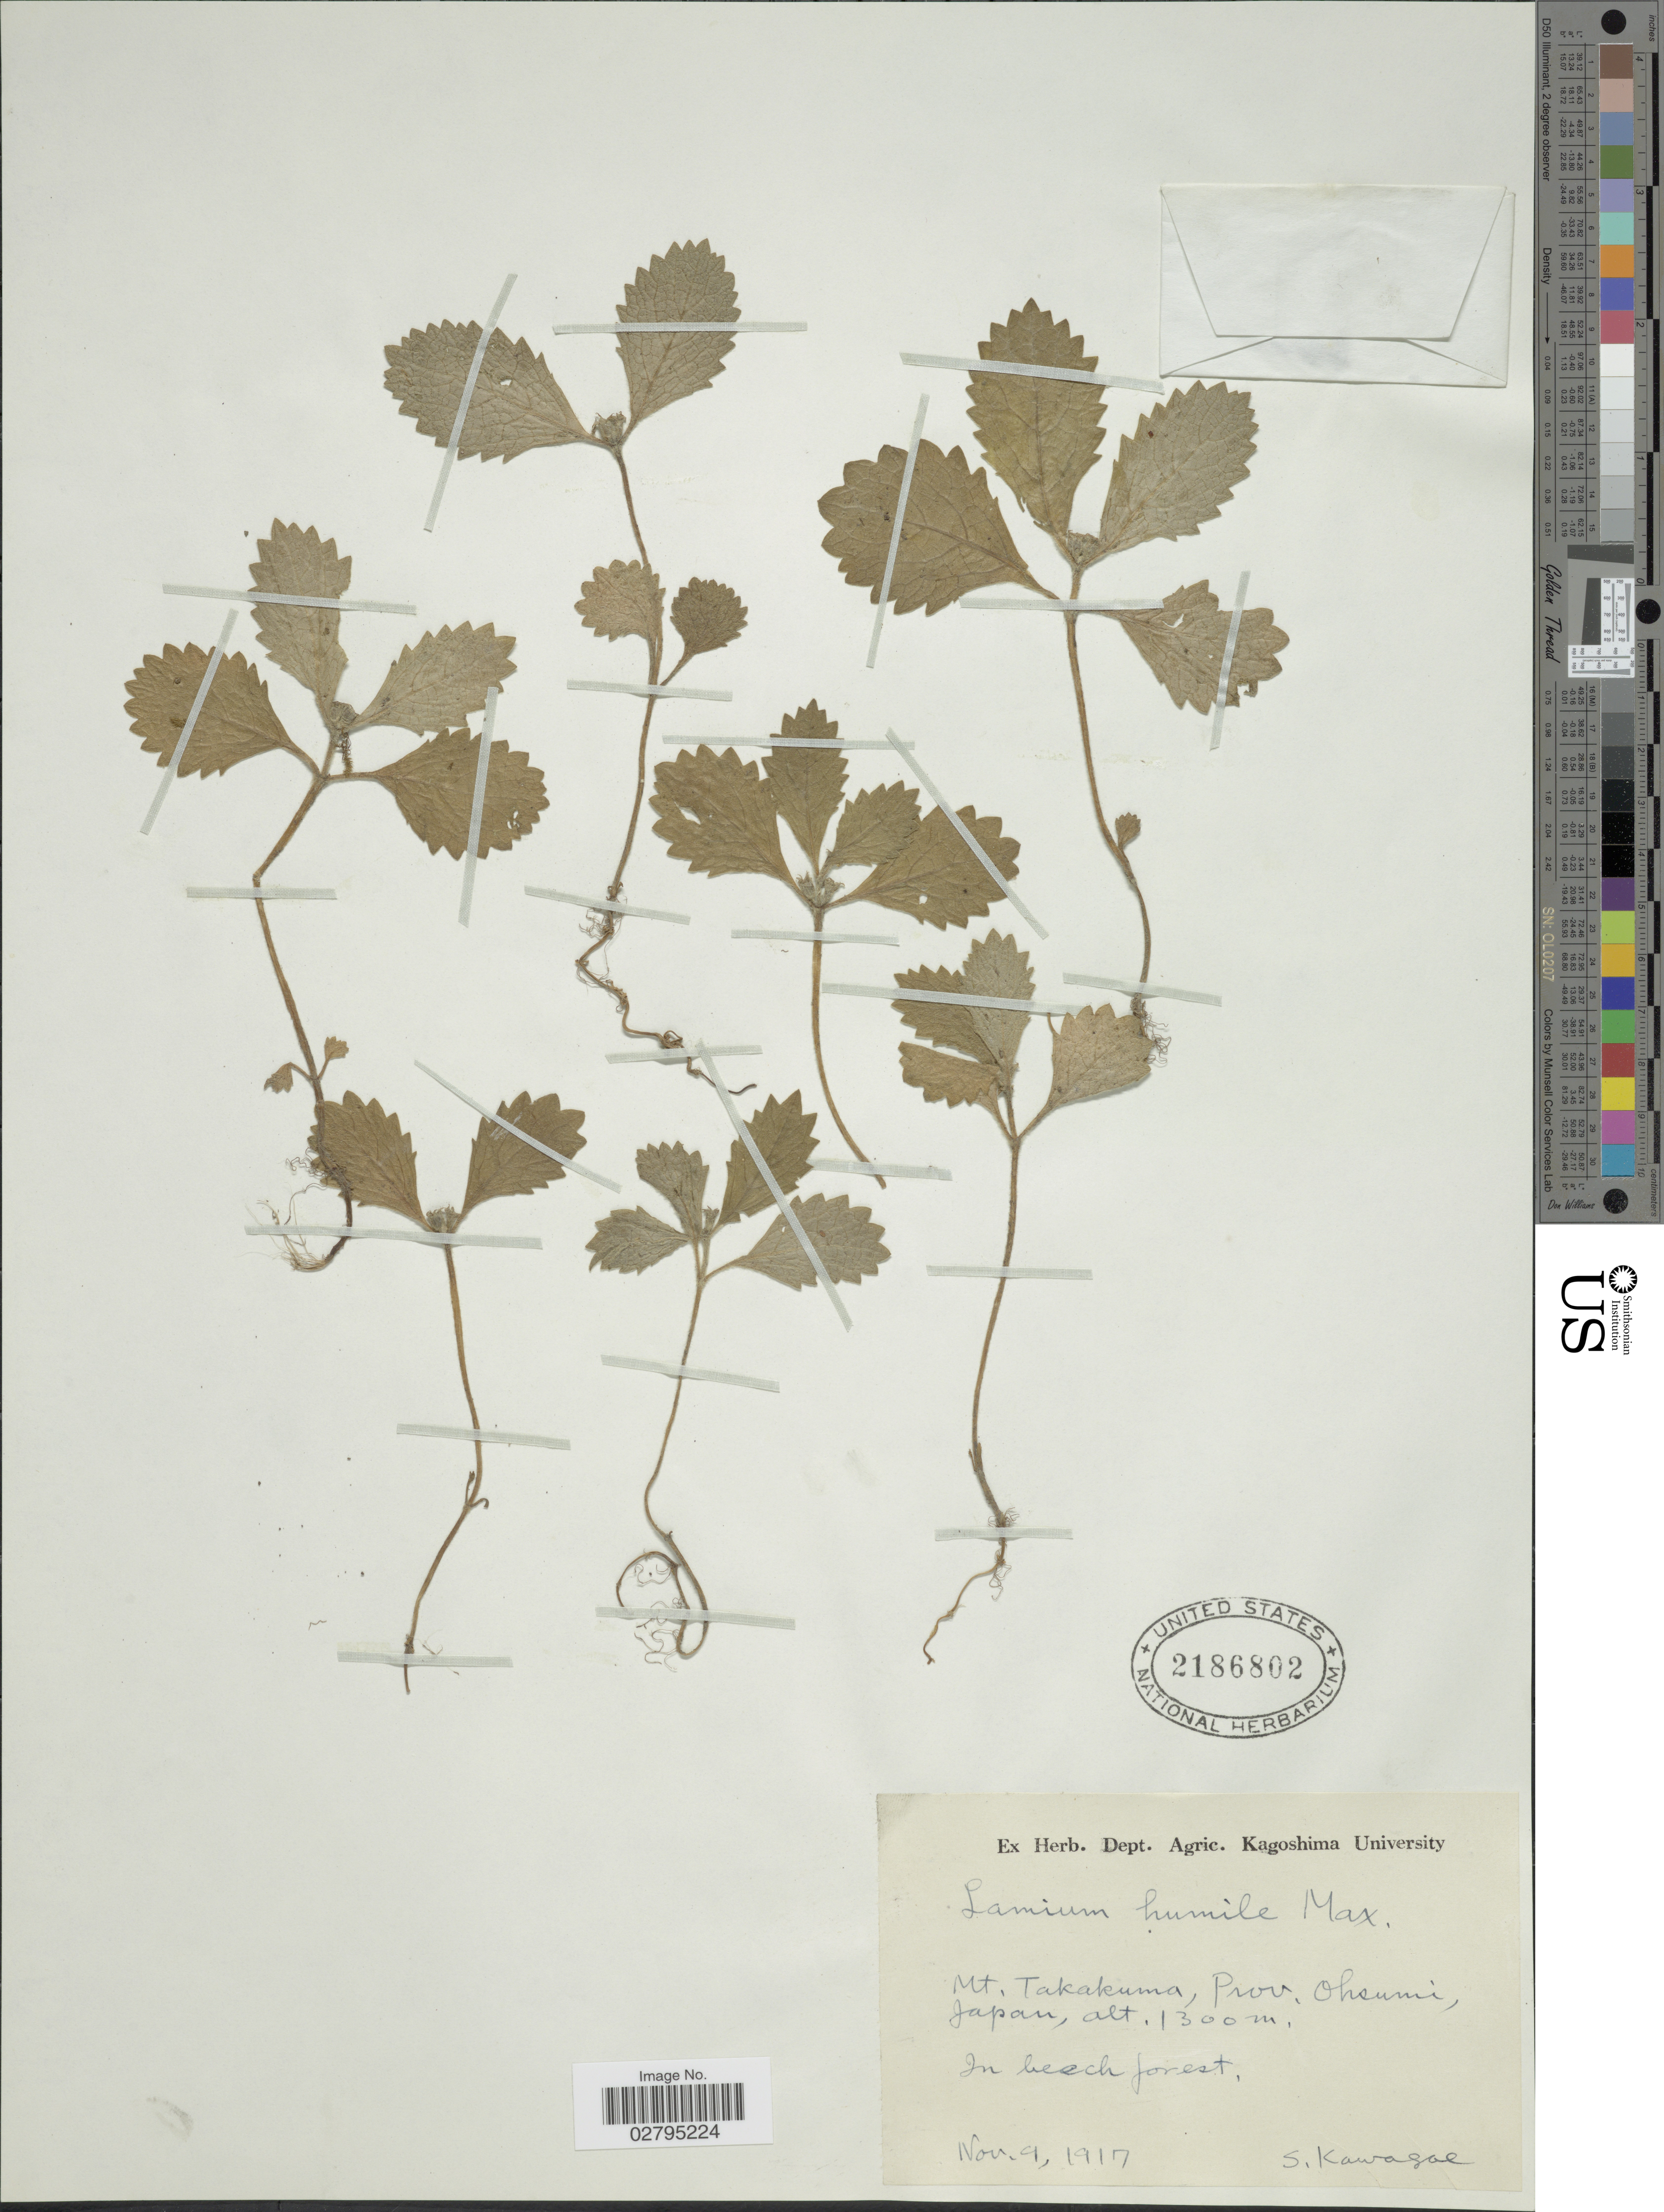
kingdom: Plantae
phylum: Tracheophyta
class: Magnoliopsida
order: Lamiales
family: Lamiaceae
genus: Ajugoides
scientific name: Ajugoides humilis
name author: (Miq.) Makino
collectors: S. Kawagoe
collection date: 1917-11-09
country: Japan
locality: Mt. Takakuma, Prov. Ohsumi.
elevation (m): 1300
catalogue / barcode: US 2186802